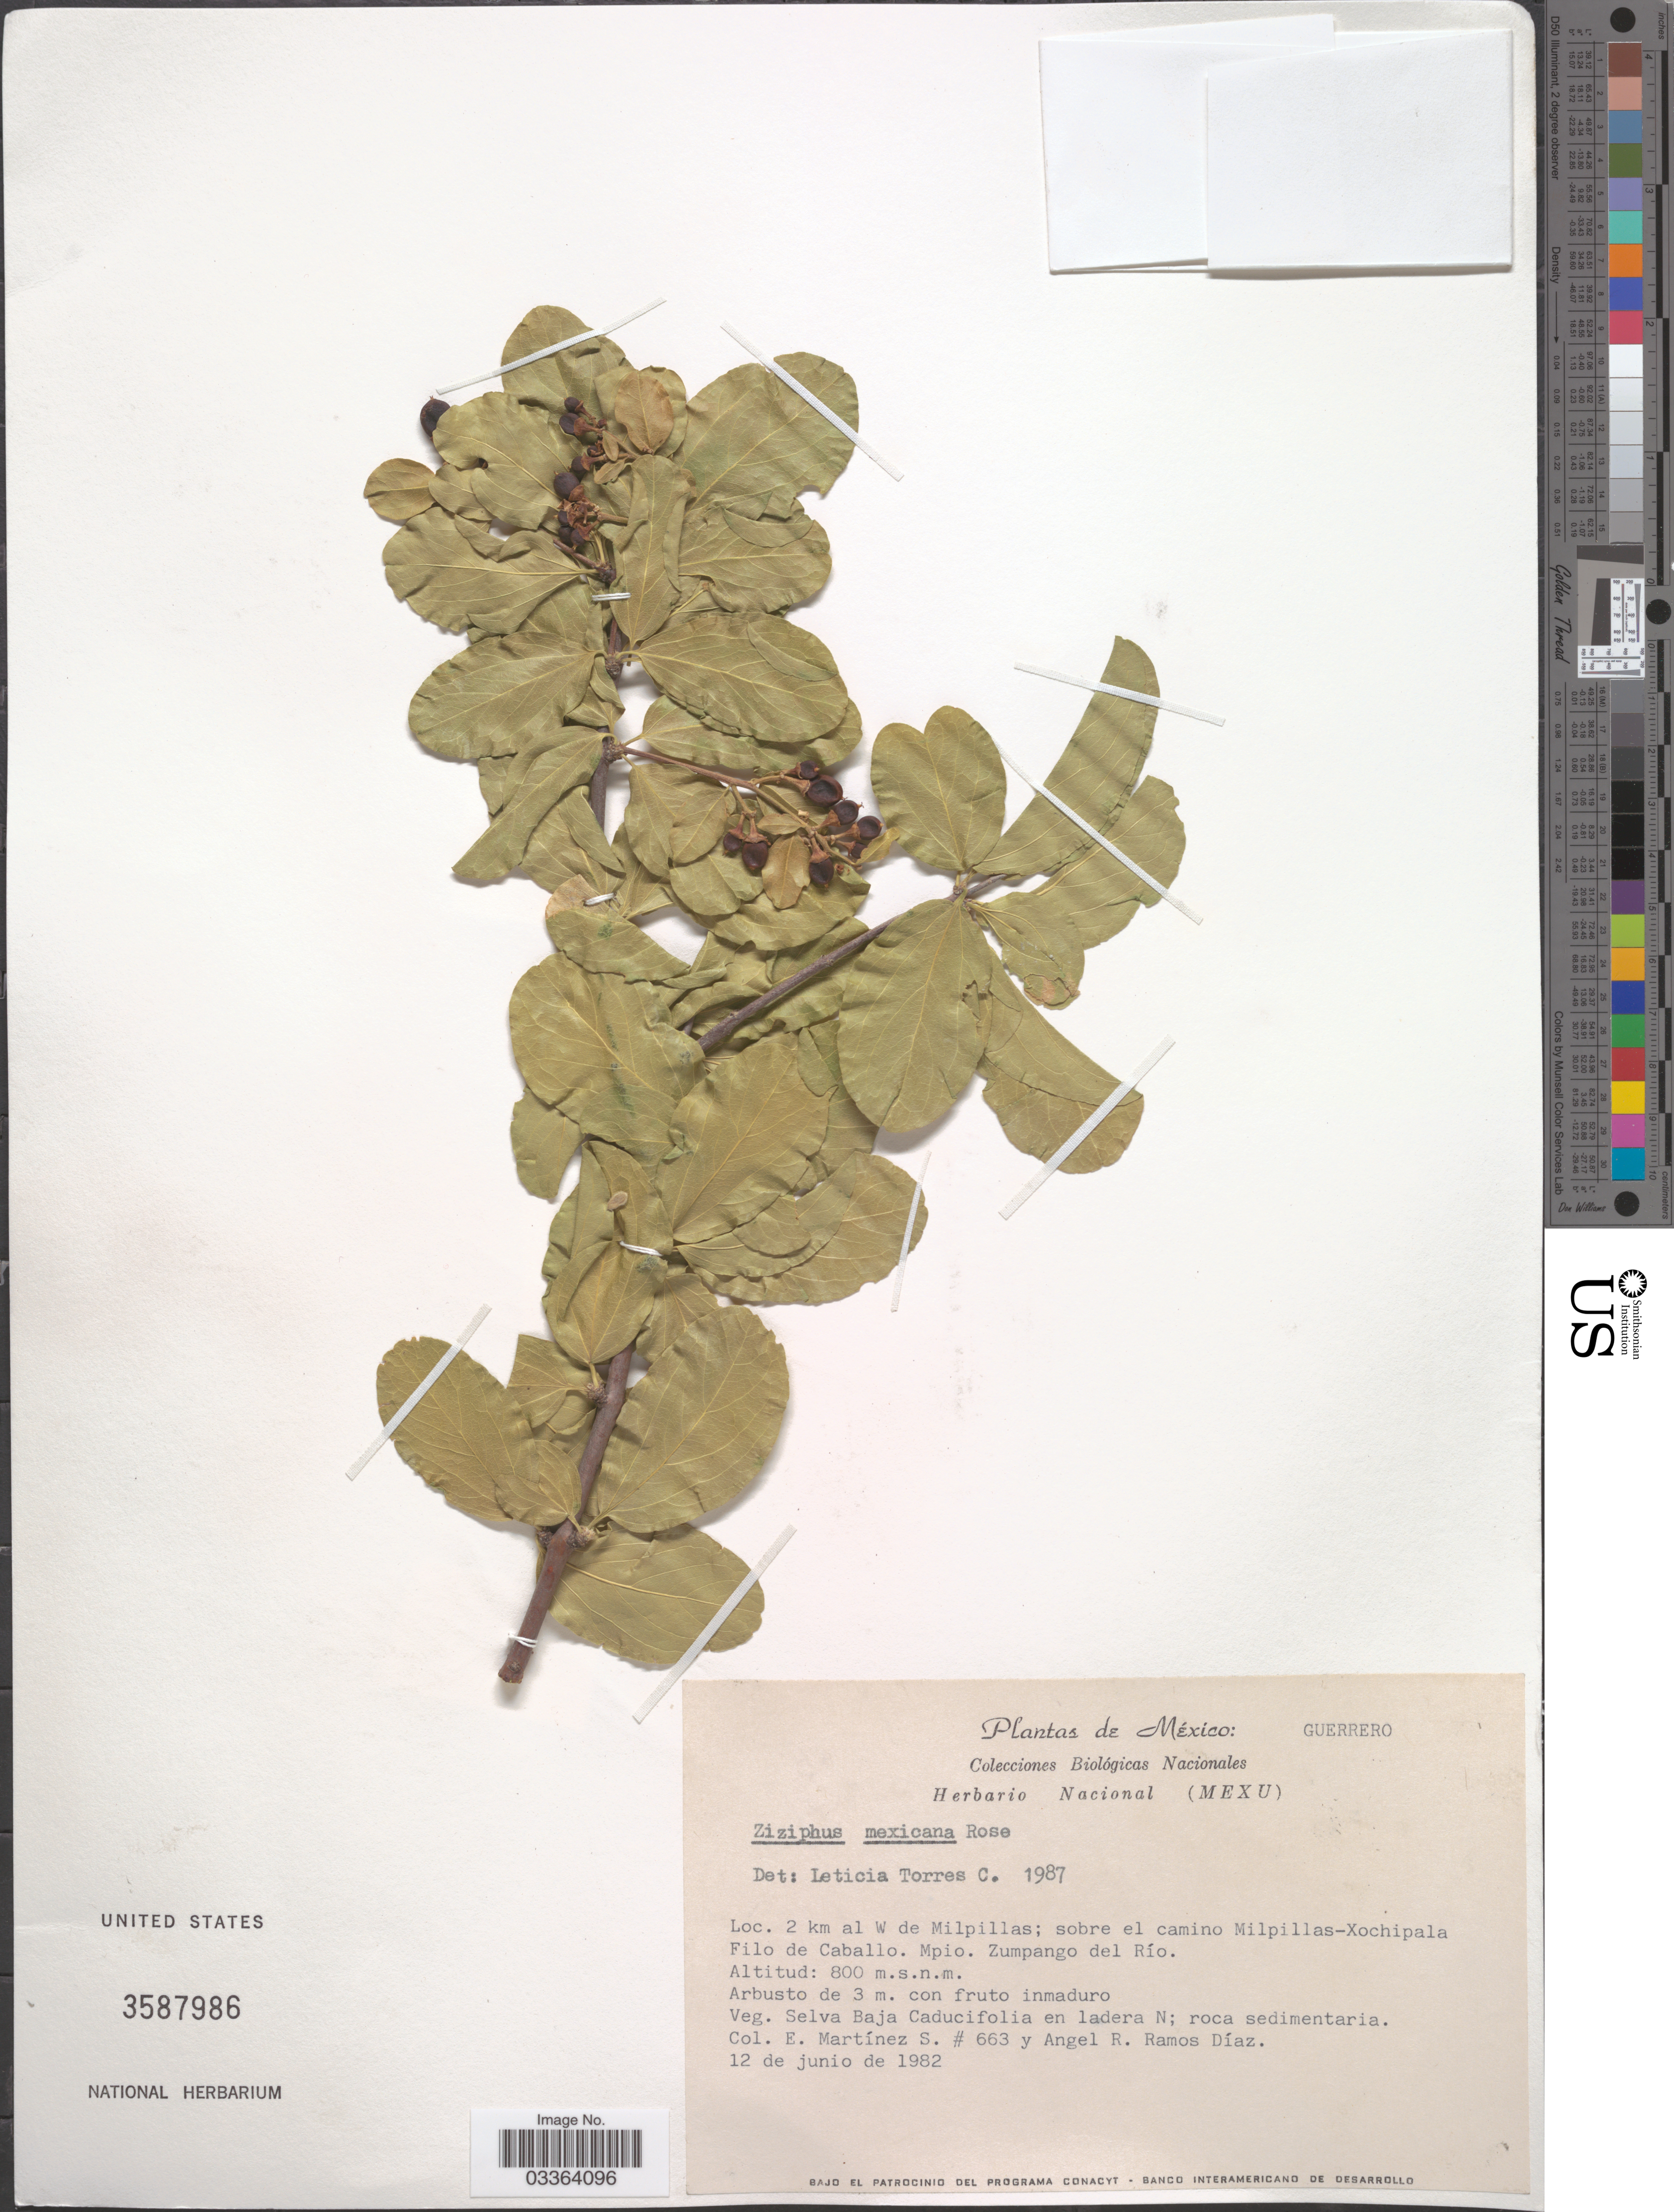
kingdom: Plantae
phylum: Tracheophyta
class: Magnoliopsida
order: Rosales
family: Rhamnaceae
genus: Sarcomphalus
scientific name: Sarcomphalus mexicanus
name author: (Rose) Hauenschild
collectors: E. M. Martínez S. & A. Díaz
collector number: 663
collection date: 1982-06-12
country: Mexico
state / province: Guerrero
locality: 2 km al W de Milpillas; sobre el camino Milpillas-Xochipala. Filo de Caballo. Mpio. Zumpango del Río.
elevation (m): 800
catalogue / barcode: US 3587986